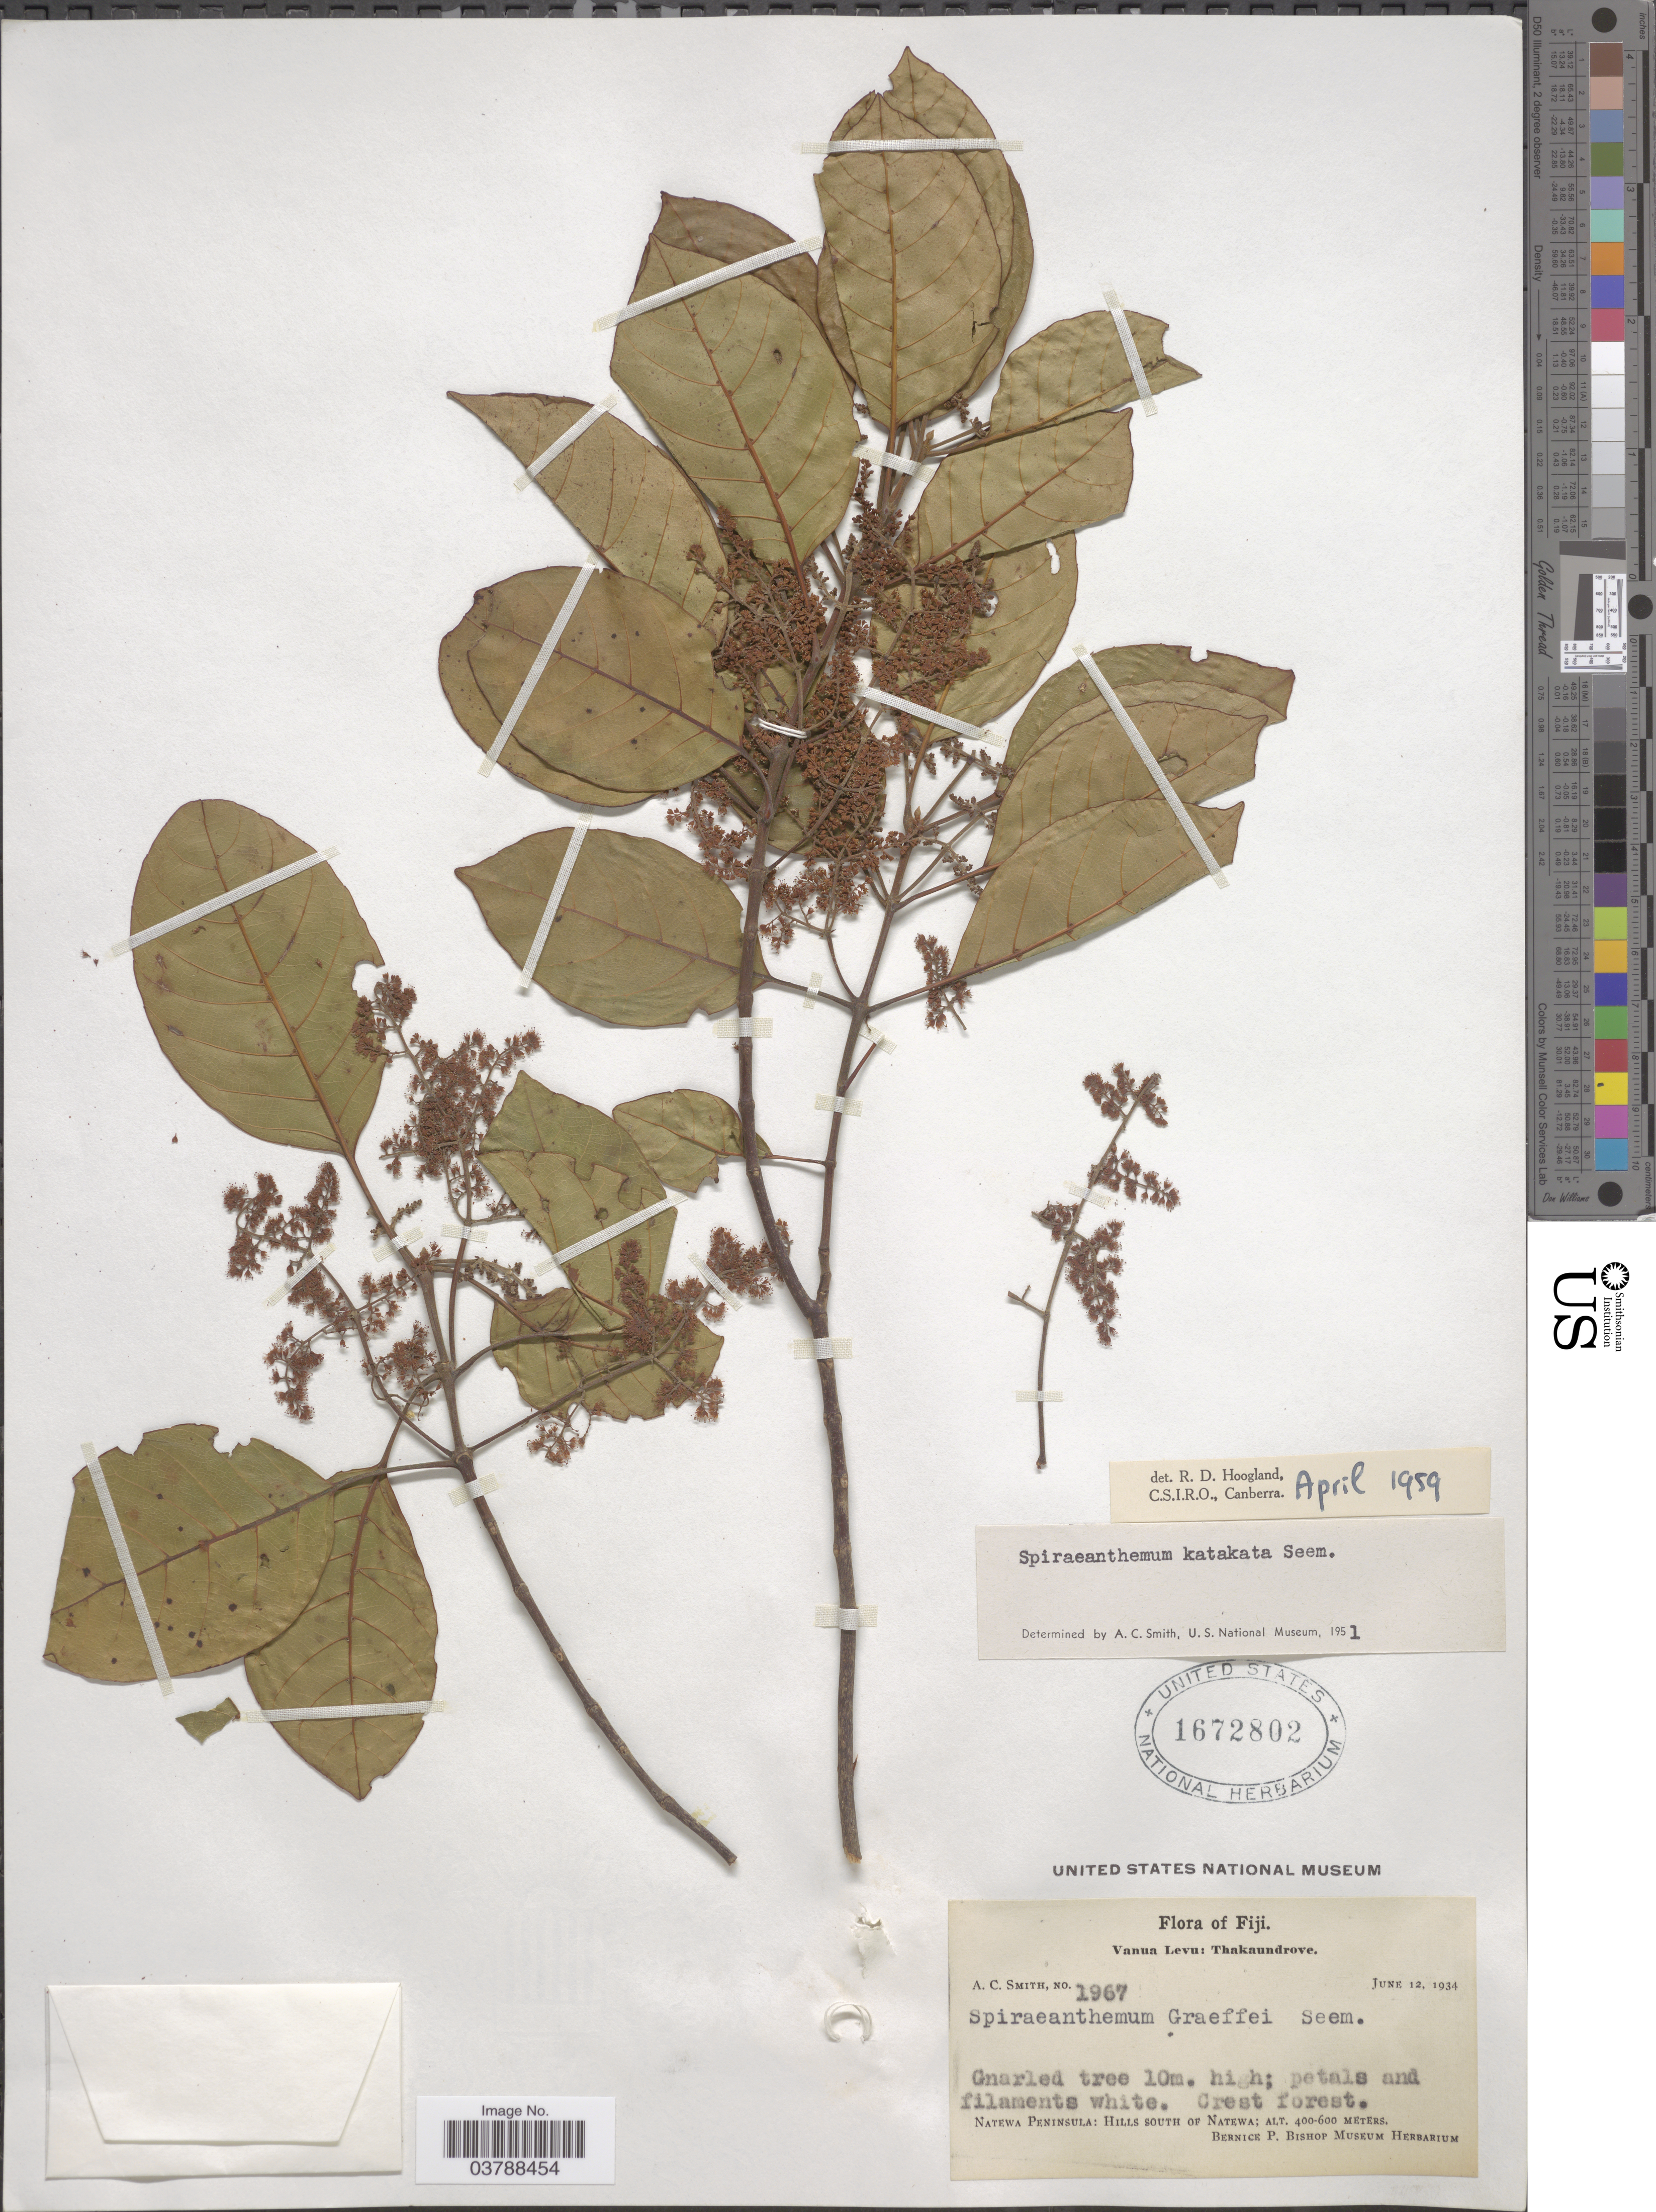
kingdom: Plantae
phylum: Tracheophyta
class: Magnoliopsida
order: Oxalidales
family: Cunoniaceae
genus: Spiraeanthemum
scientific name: Spiraeanthemum katakata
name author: Seem.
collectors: A. C. Smith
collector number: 1967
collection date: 1934-06-12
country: Fiji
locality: Vanua Levu: Thakaundrove. Natewa Peninsula: Hills south of Natewa.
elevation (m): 400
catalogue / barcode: US 1672802